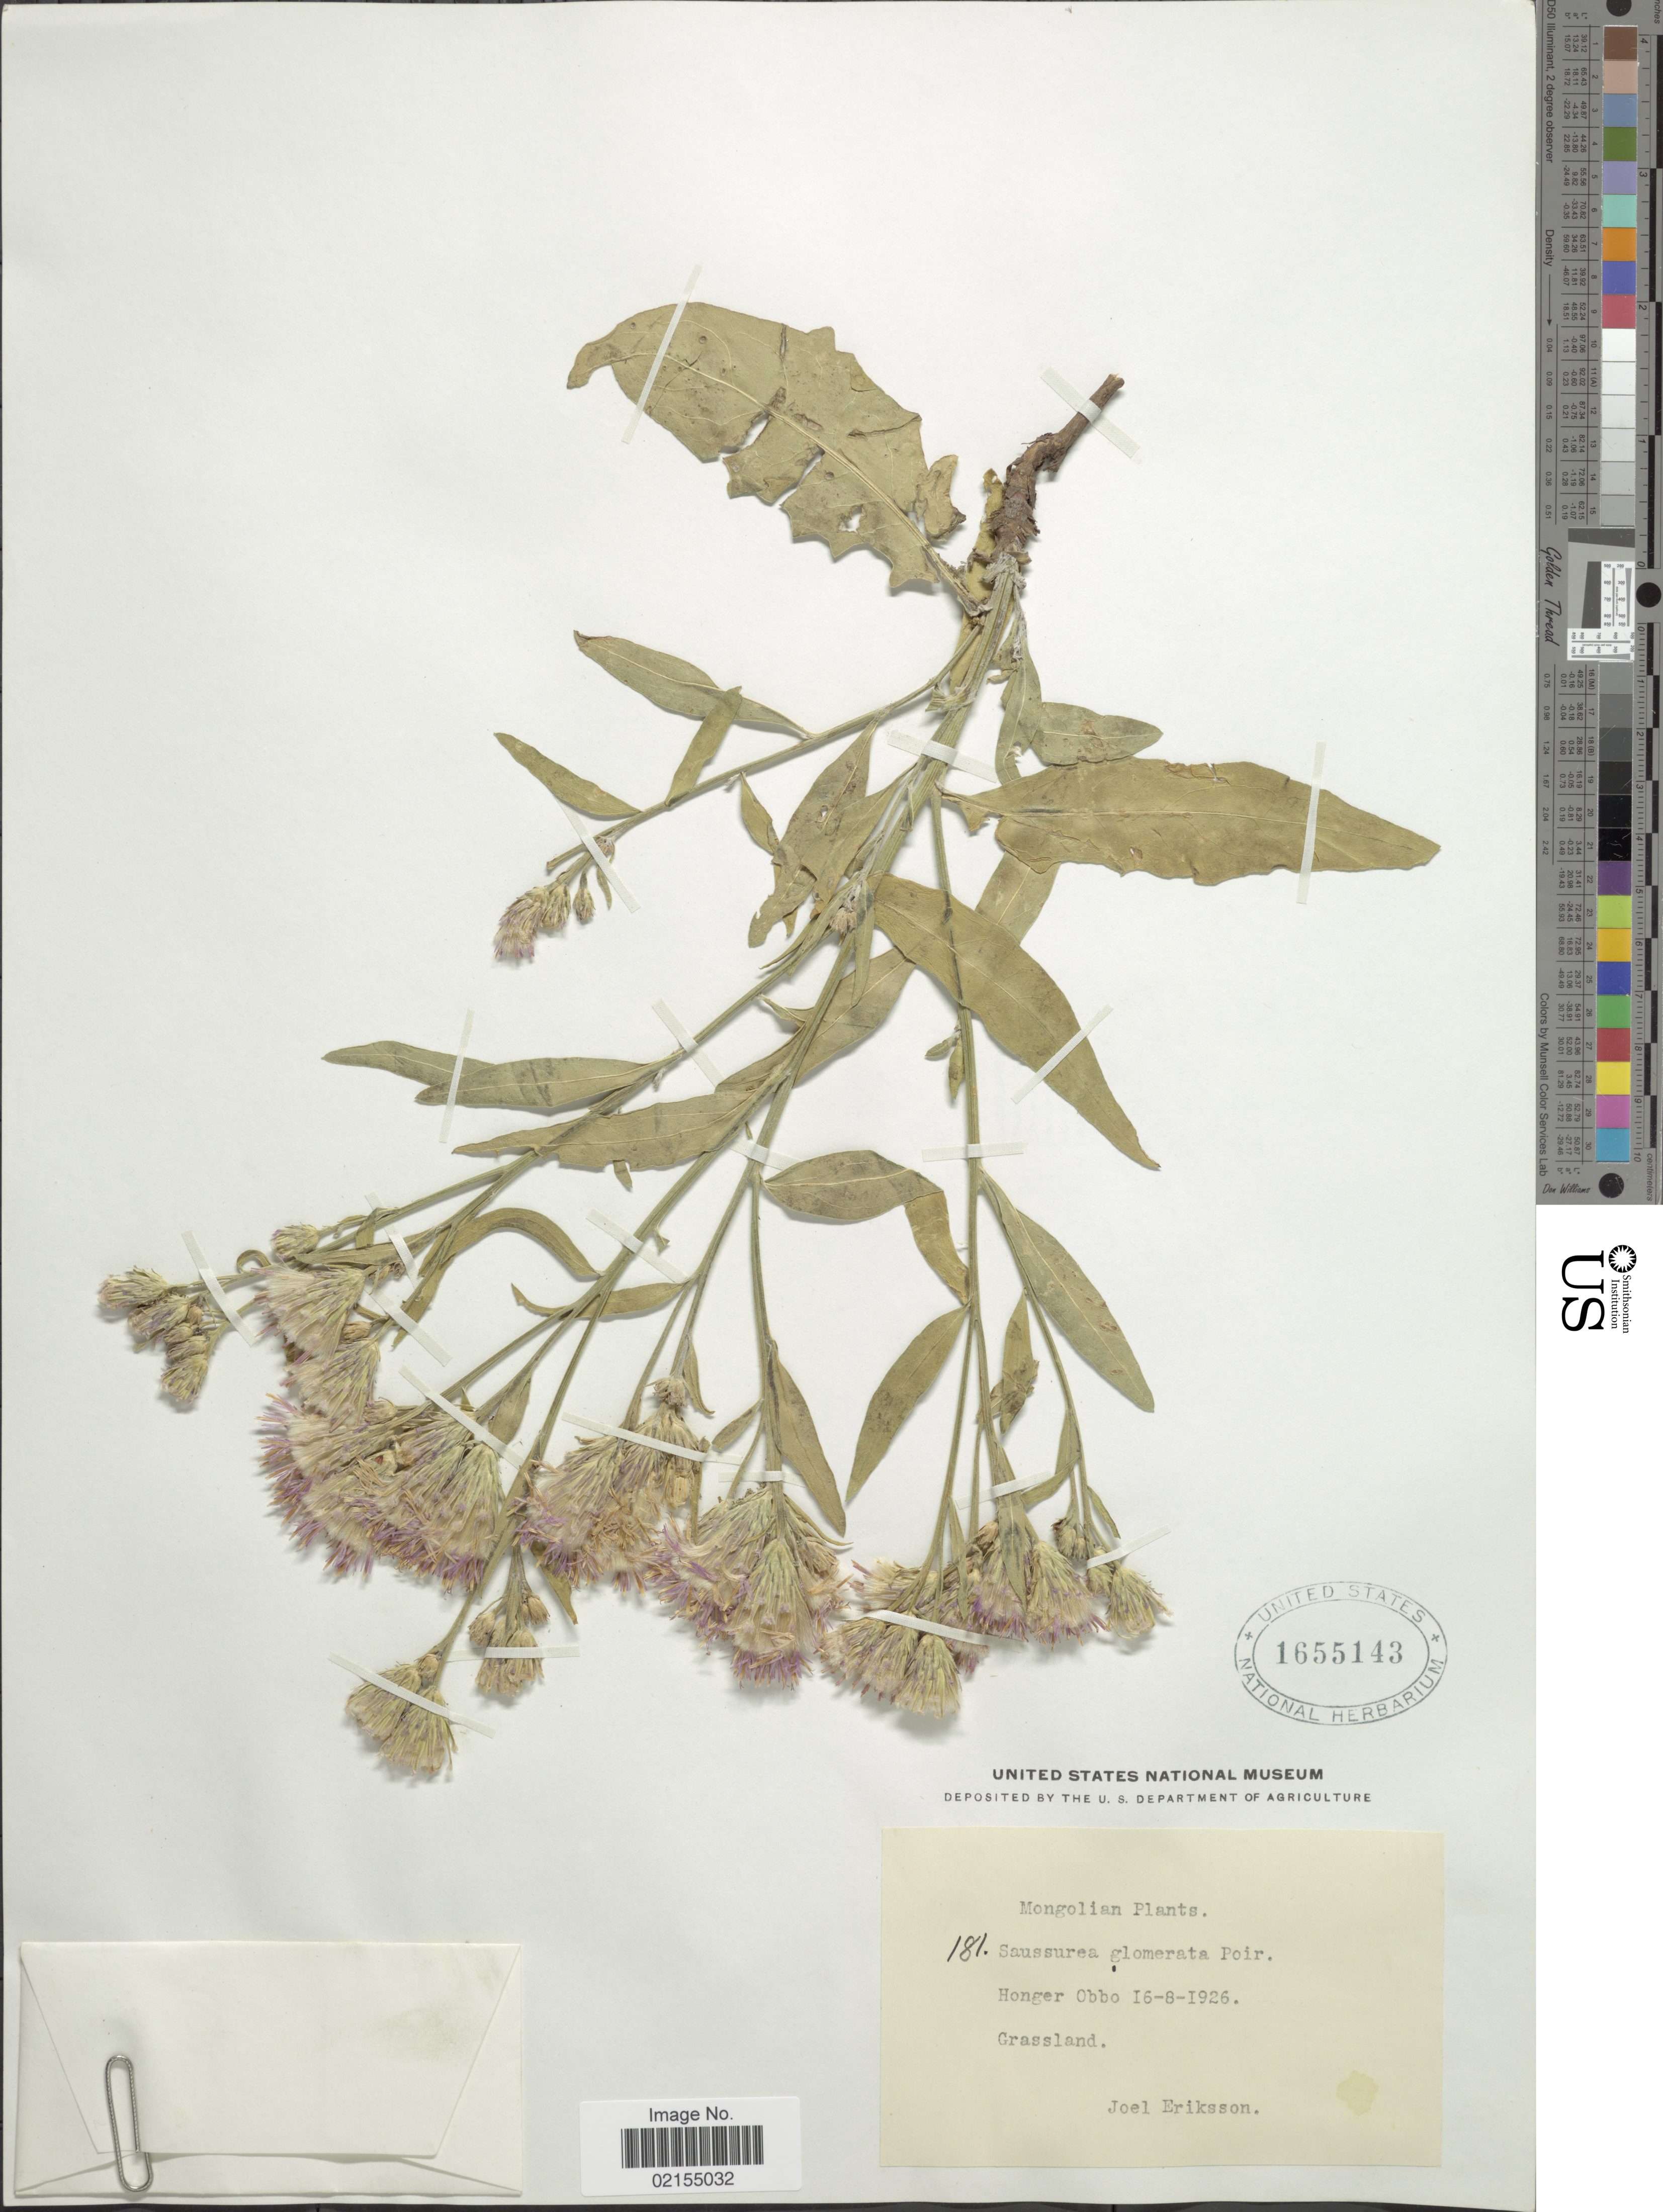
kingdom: Plantae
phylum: Tracheophyta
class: Magnoliopsida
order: Asterales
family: Asteraceae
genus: Saussurea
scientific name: Saussurea amara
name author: (L.) DC.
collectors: J. Erikson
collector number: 181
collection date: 1926-08-16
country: Mongolia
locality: Mongolian, Honger Obbo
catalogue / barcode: US 1655143